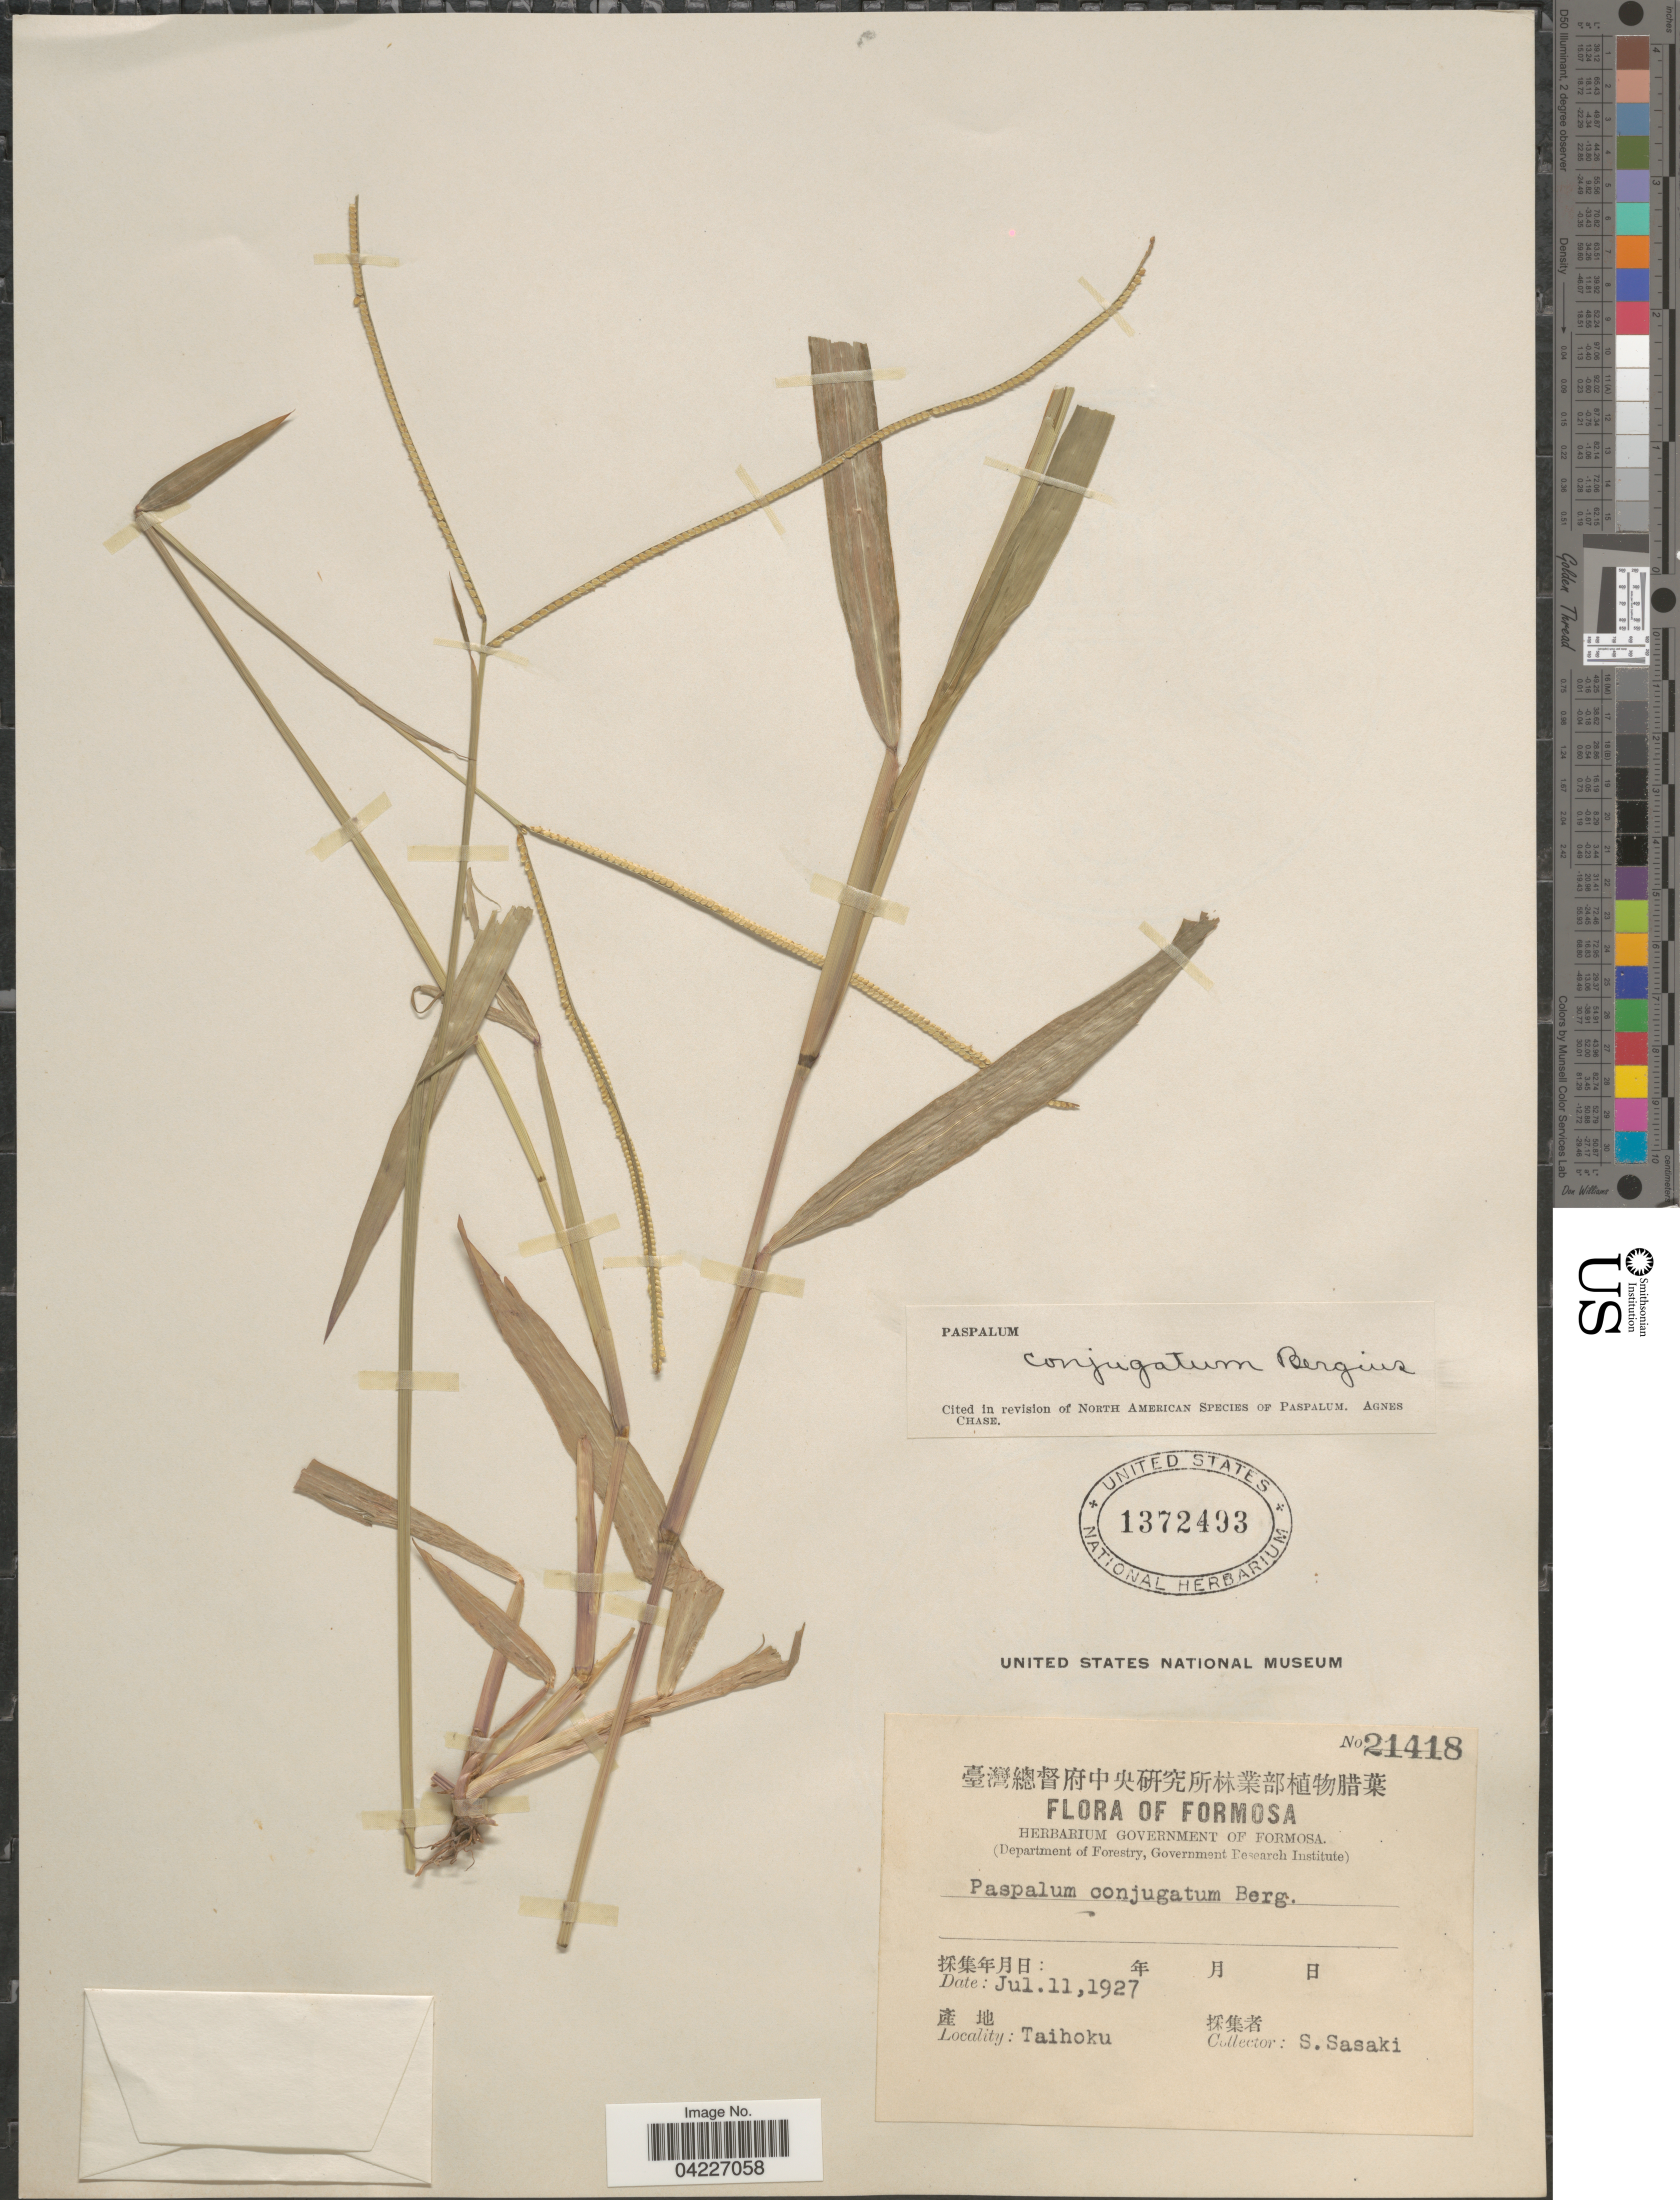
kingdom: Plantae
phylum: Tracheophyta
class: Liliopsida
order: Poales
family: Poaceae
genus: Paspalum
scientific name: Paspalum conjugatum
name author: P.J. Bergius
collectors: S. Sasaki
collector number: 21418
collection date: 1927-07-11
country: Taiwan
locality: Formosa. Taihoku.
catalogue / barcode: US 1372493